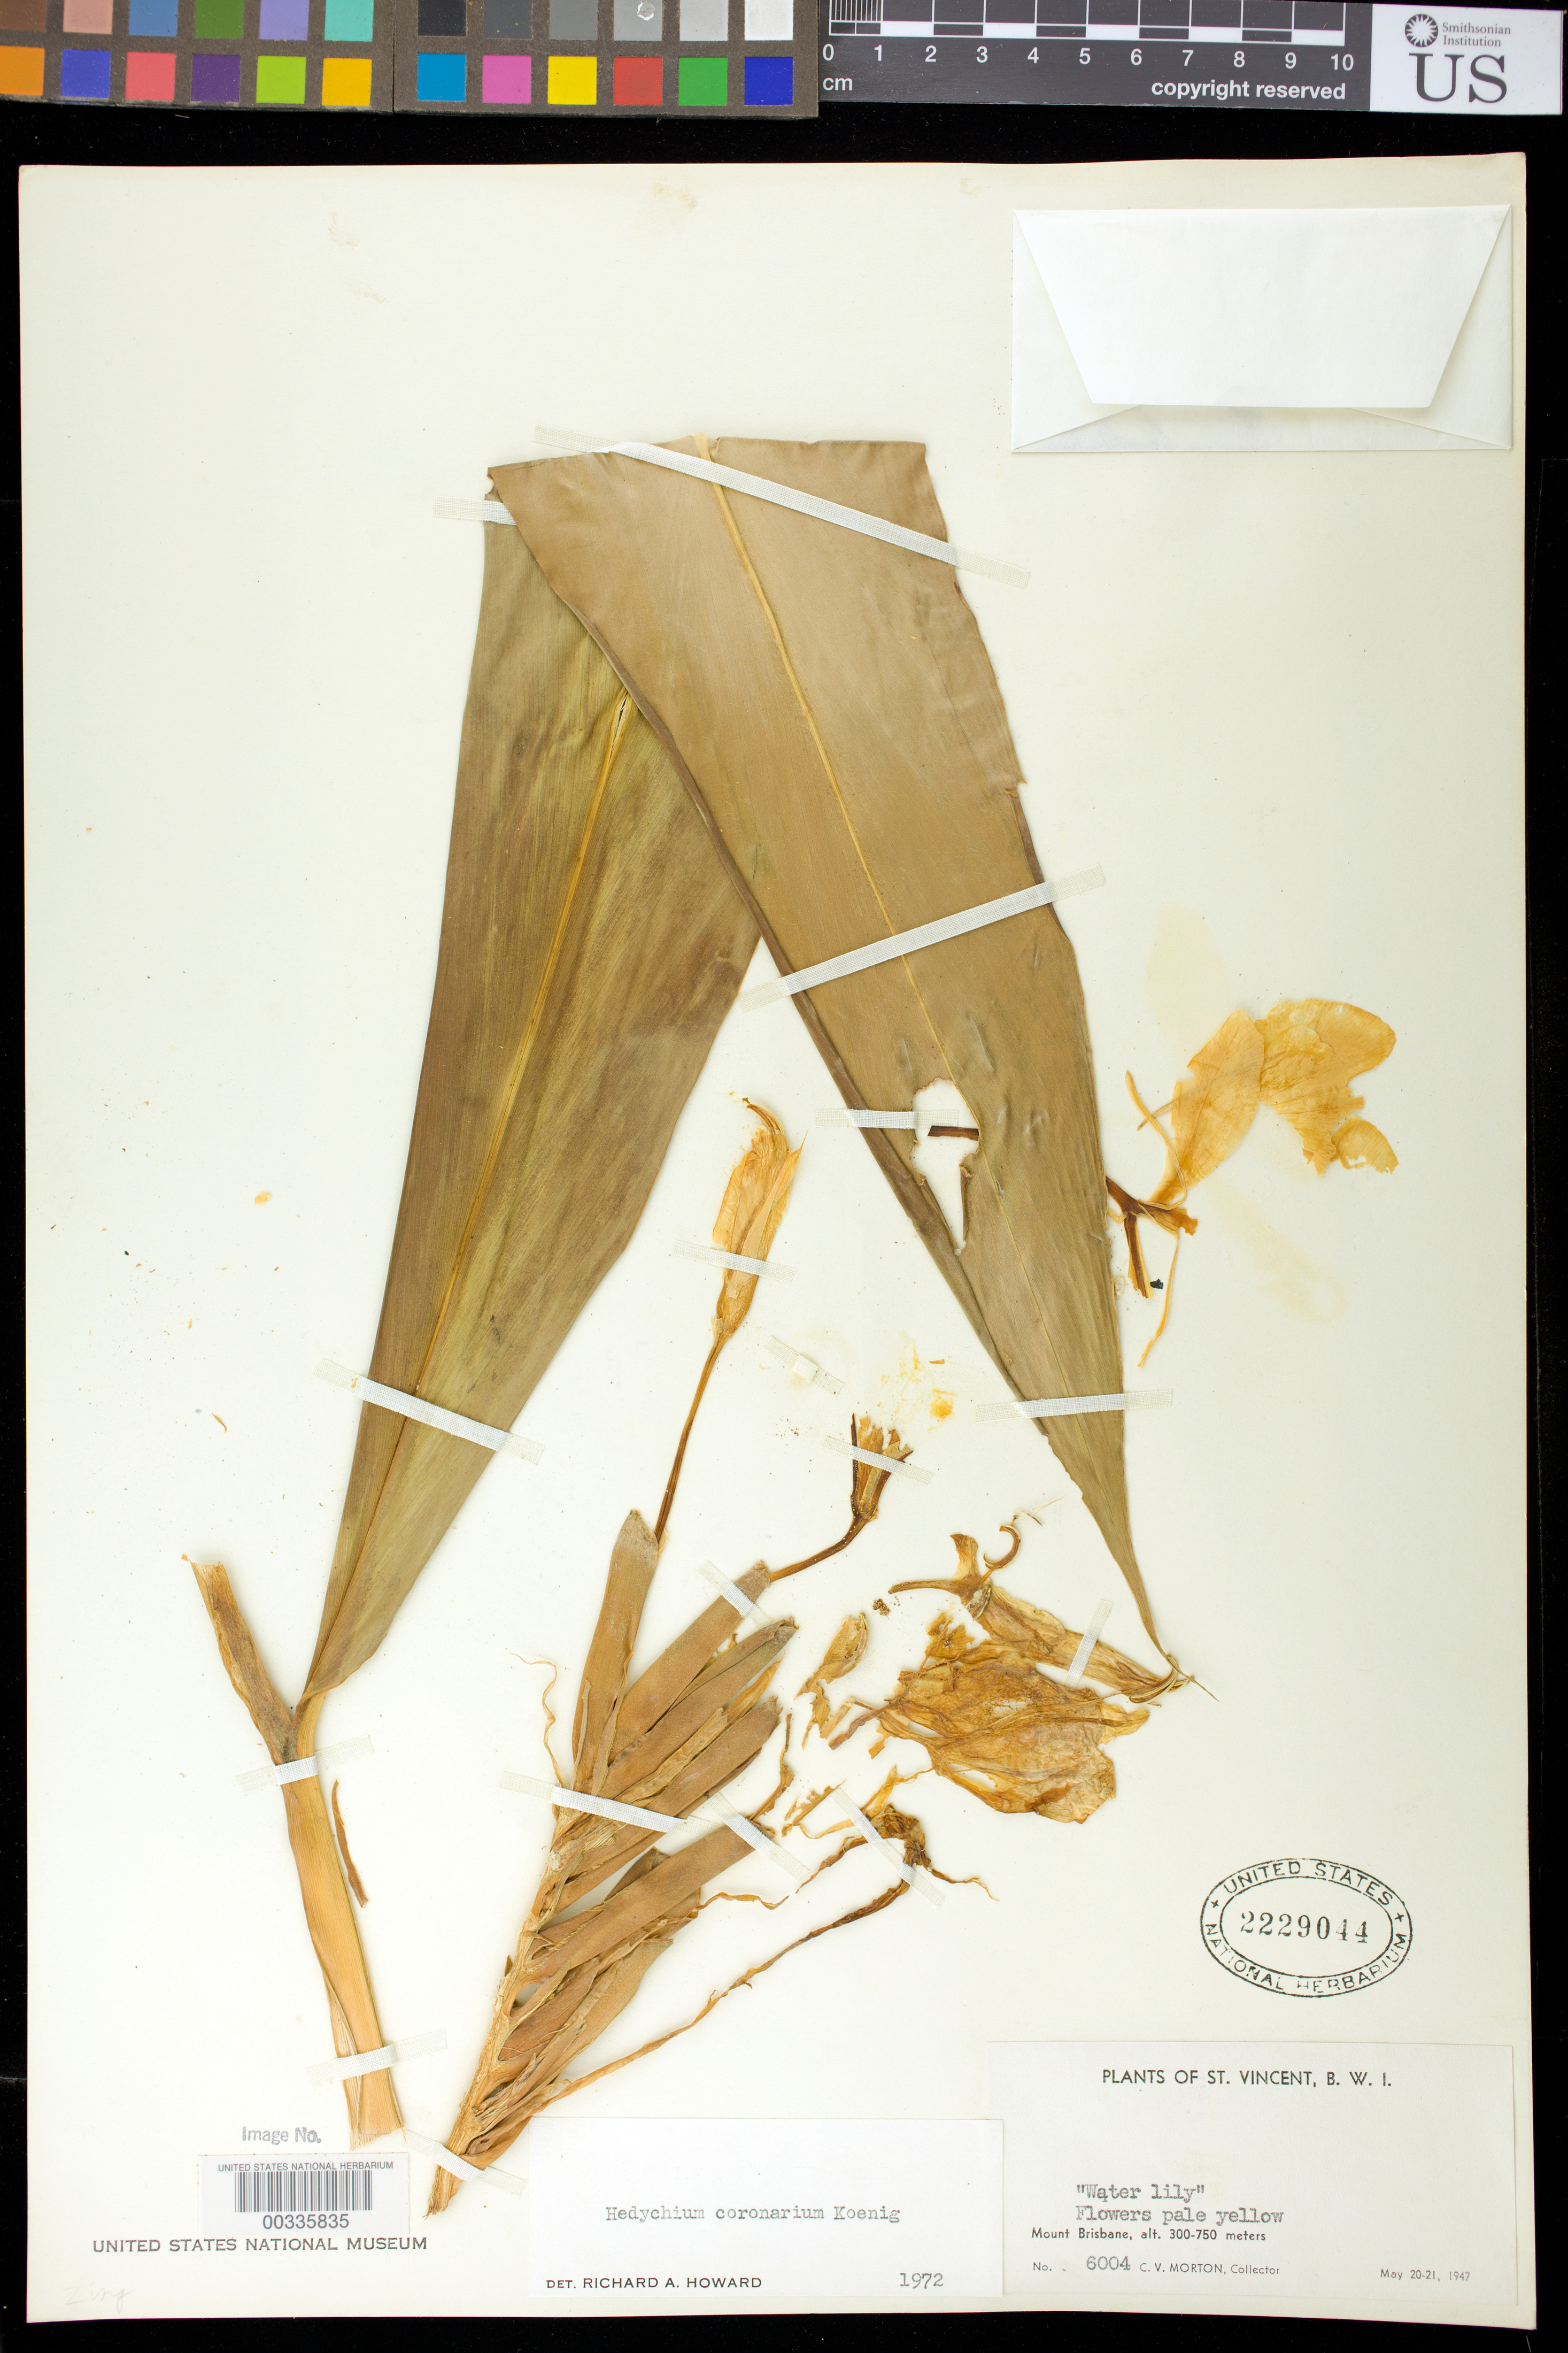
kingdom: Plantae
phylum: Tracheophyta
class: Liliopsida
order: Zingiberales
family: Zingiberaceae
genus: Hedychium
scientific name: Hedychium coronarium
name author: J. Koenig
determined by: Howard, R. A.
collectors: C. V. Morton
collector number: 6004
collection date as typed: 20 May 1947 to 21 May 1947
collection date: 1947-05-20/1947-05-21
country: St. Vincent - Grenadines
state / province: Saint David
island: St. Vincent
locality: Mount brisbane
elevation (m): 300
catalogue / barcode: US 2229044